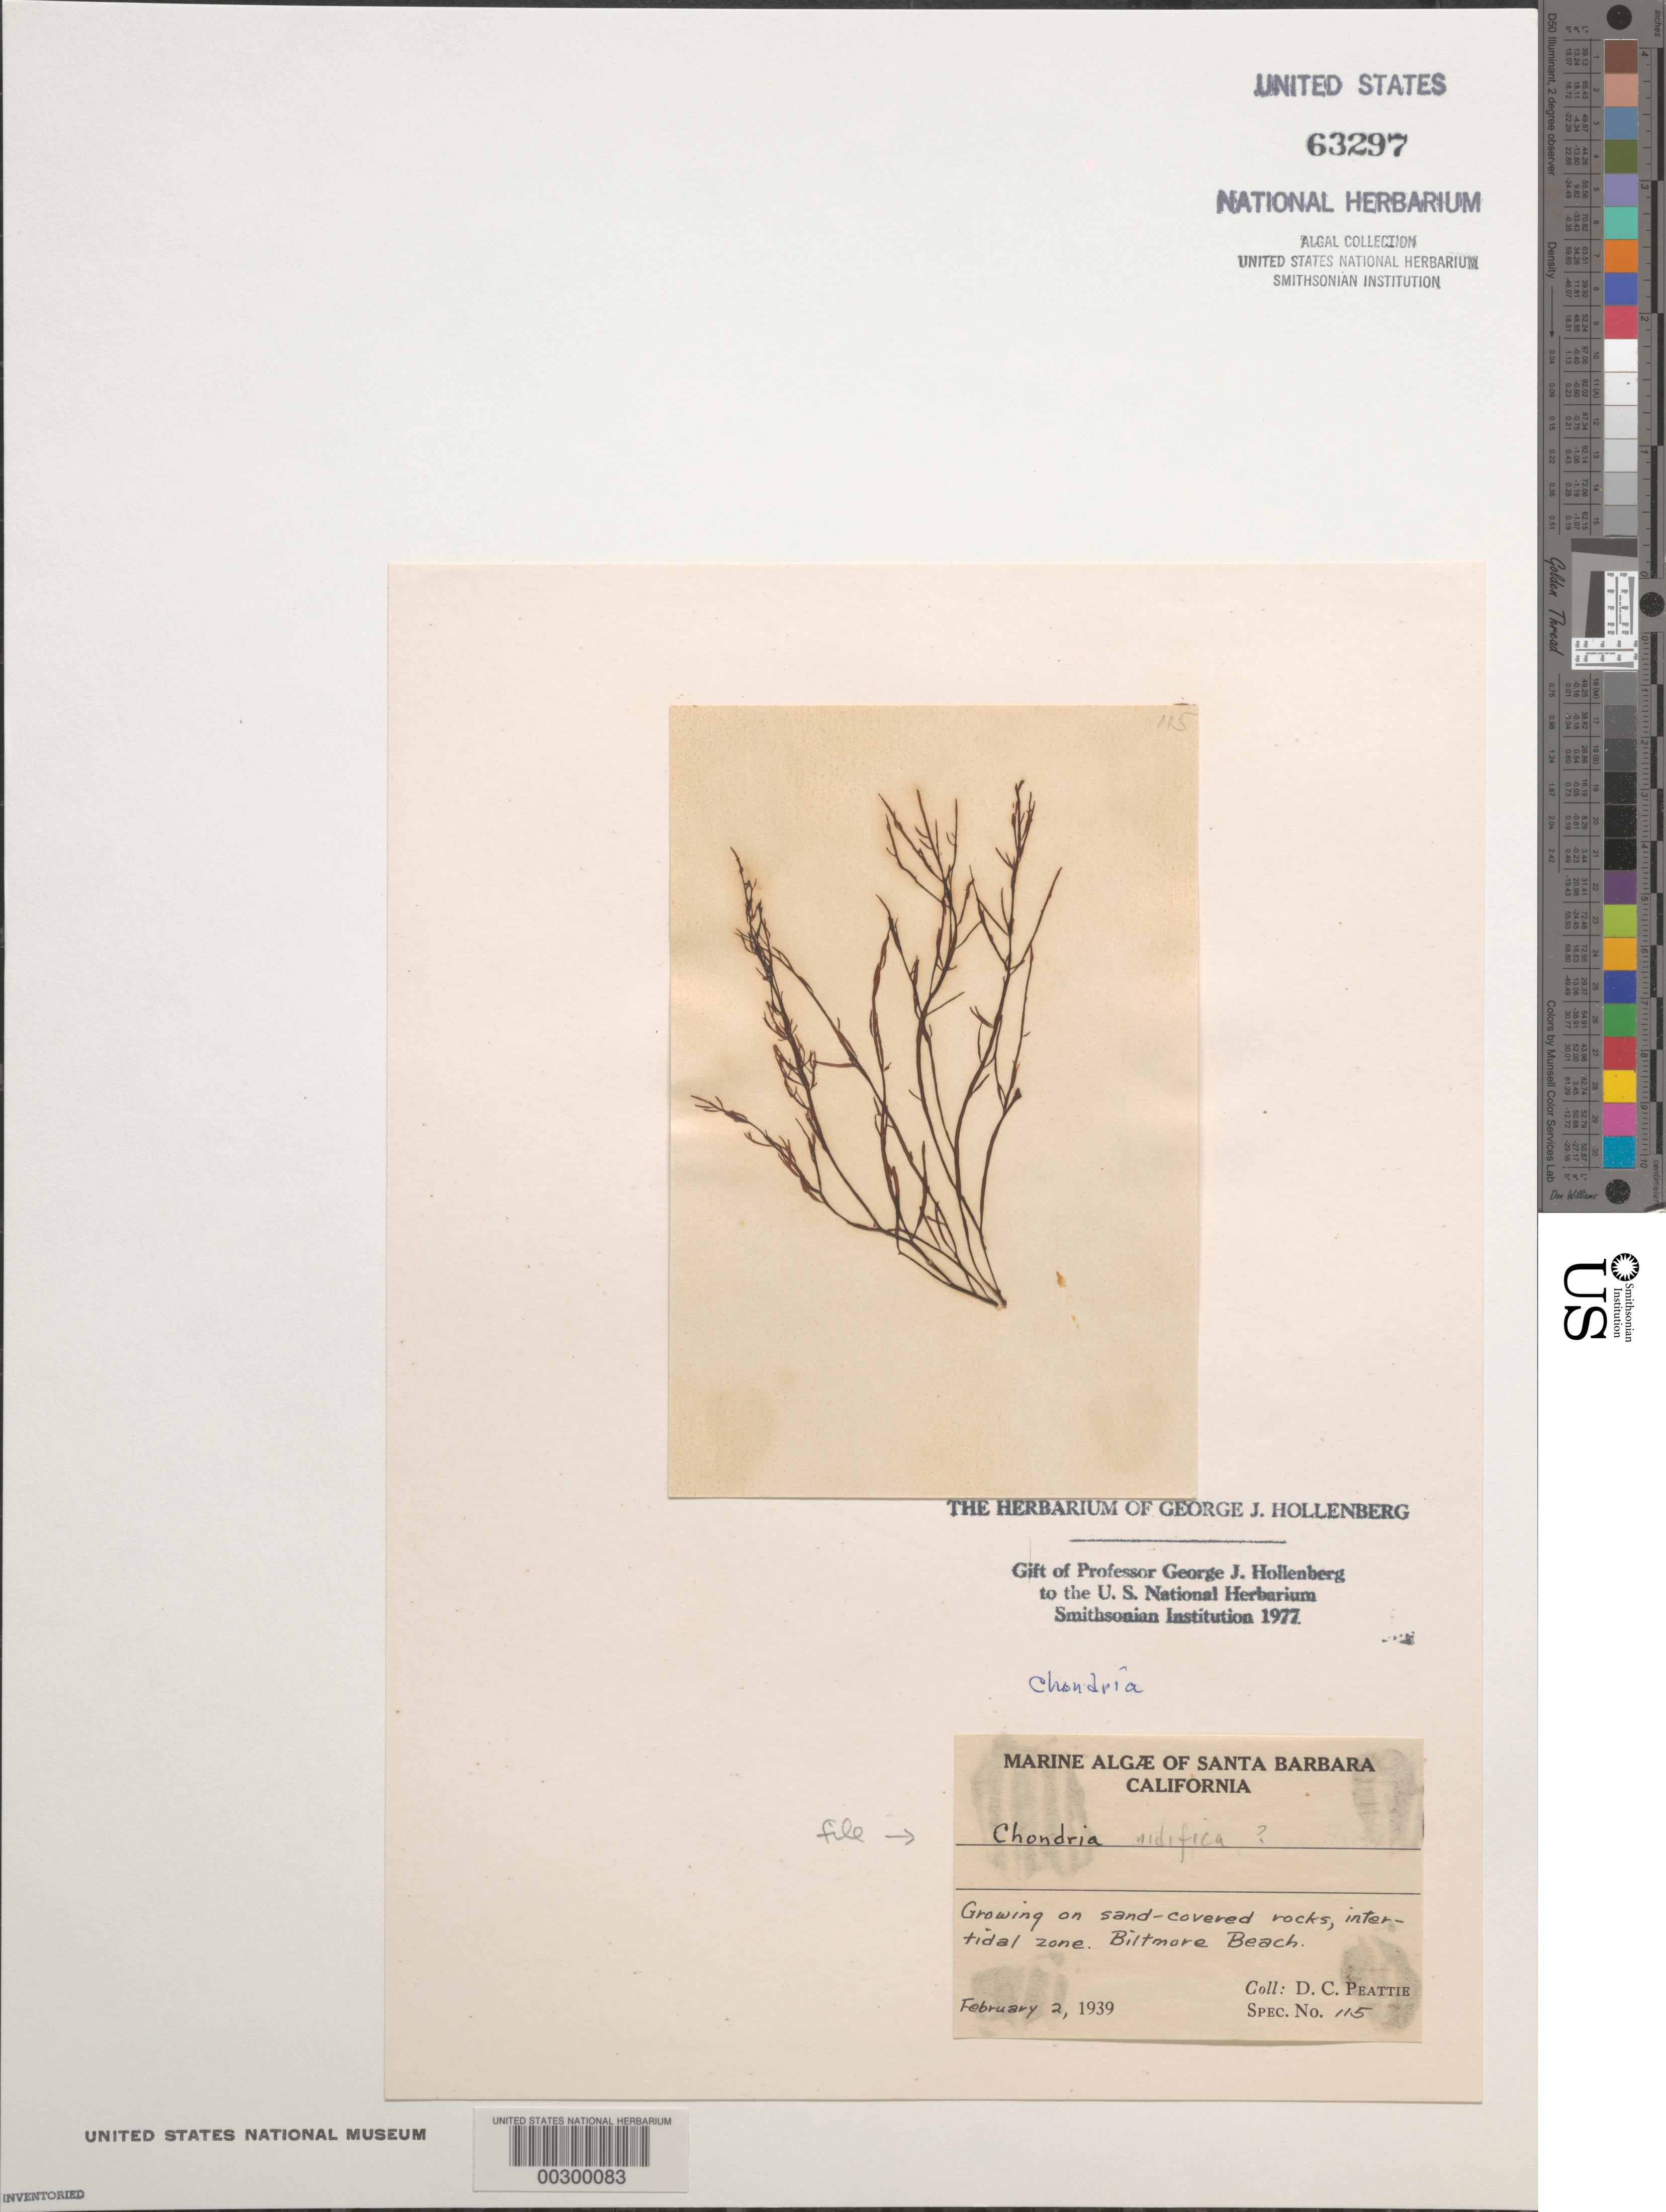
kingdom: Plantae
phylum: Rhodophyta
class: Florideophyceae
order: Ceramiales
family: Rhodomelaceae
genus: Neochondria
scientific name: Neochondria nidifica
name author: (Harvey) Sutti et al.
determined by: Algae name updating Project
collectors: D. Peattie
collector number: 115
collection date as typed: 02 Feb 1939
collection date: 1939-02-02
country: United States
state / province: California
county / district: Santa Barbara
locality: Biltmore Beach, Santa Barbara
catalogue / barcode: US 63297